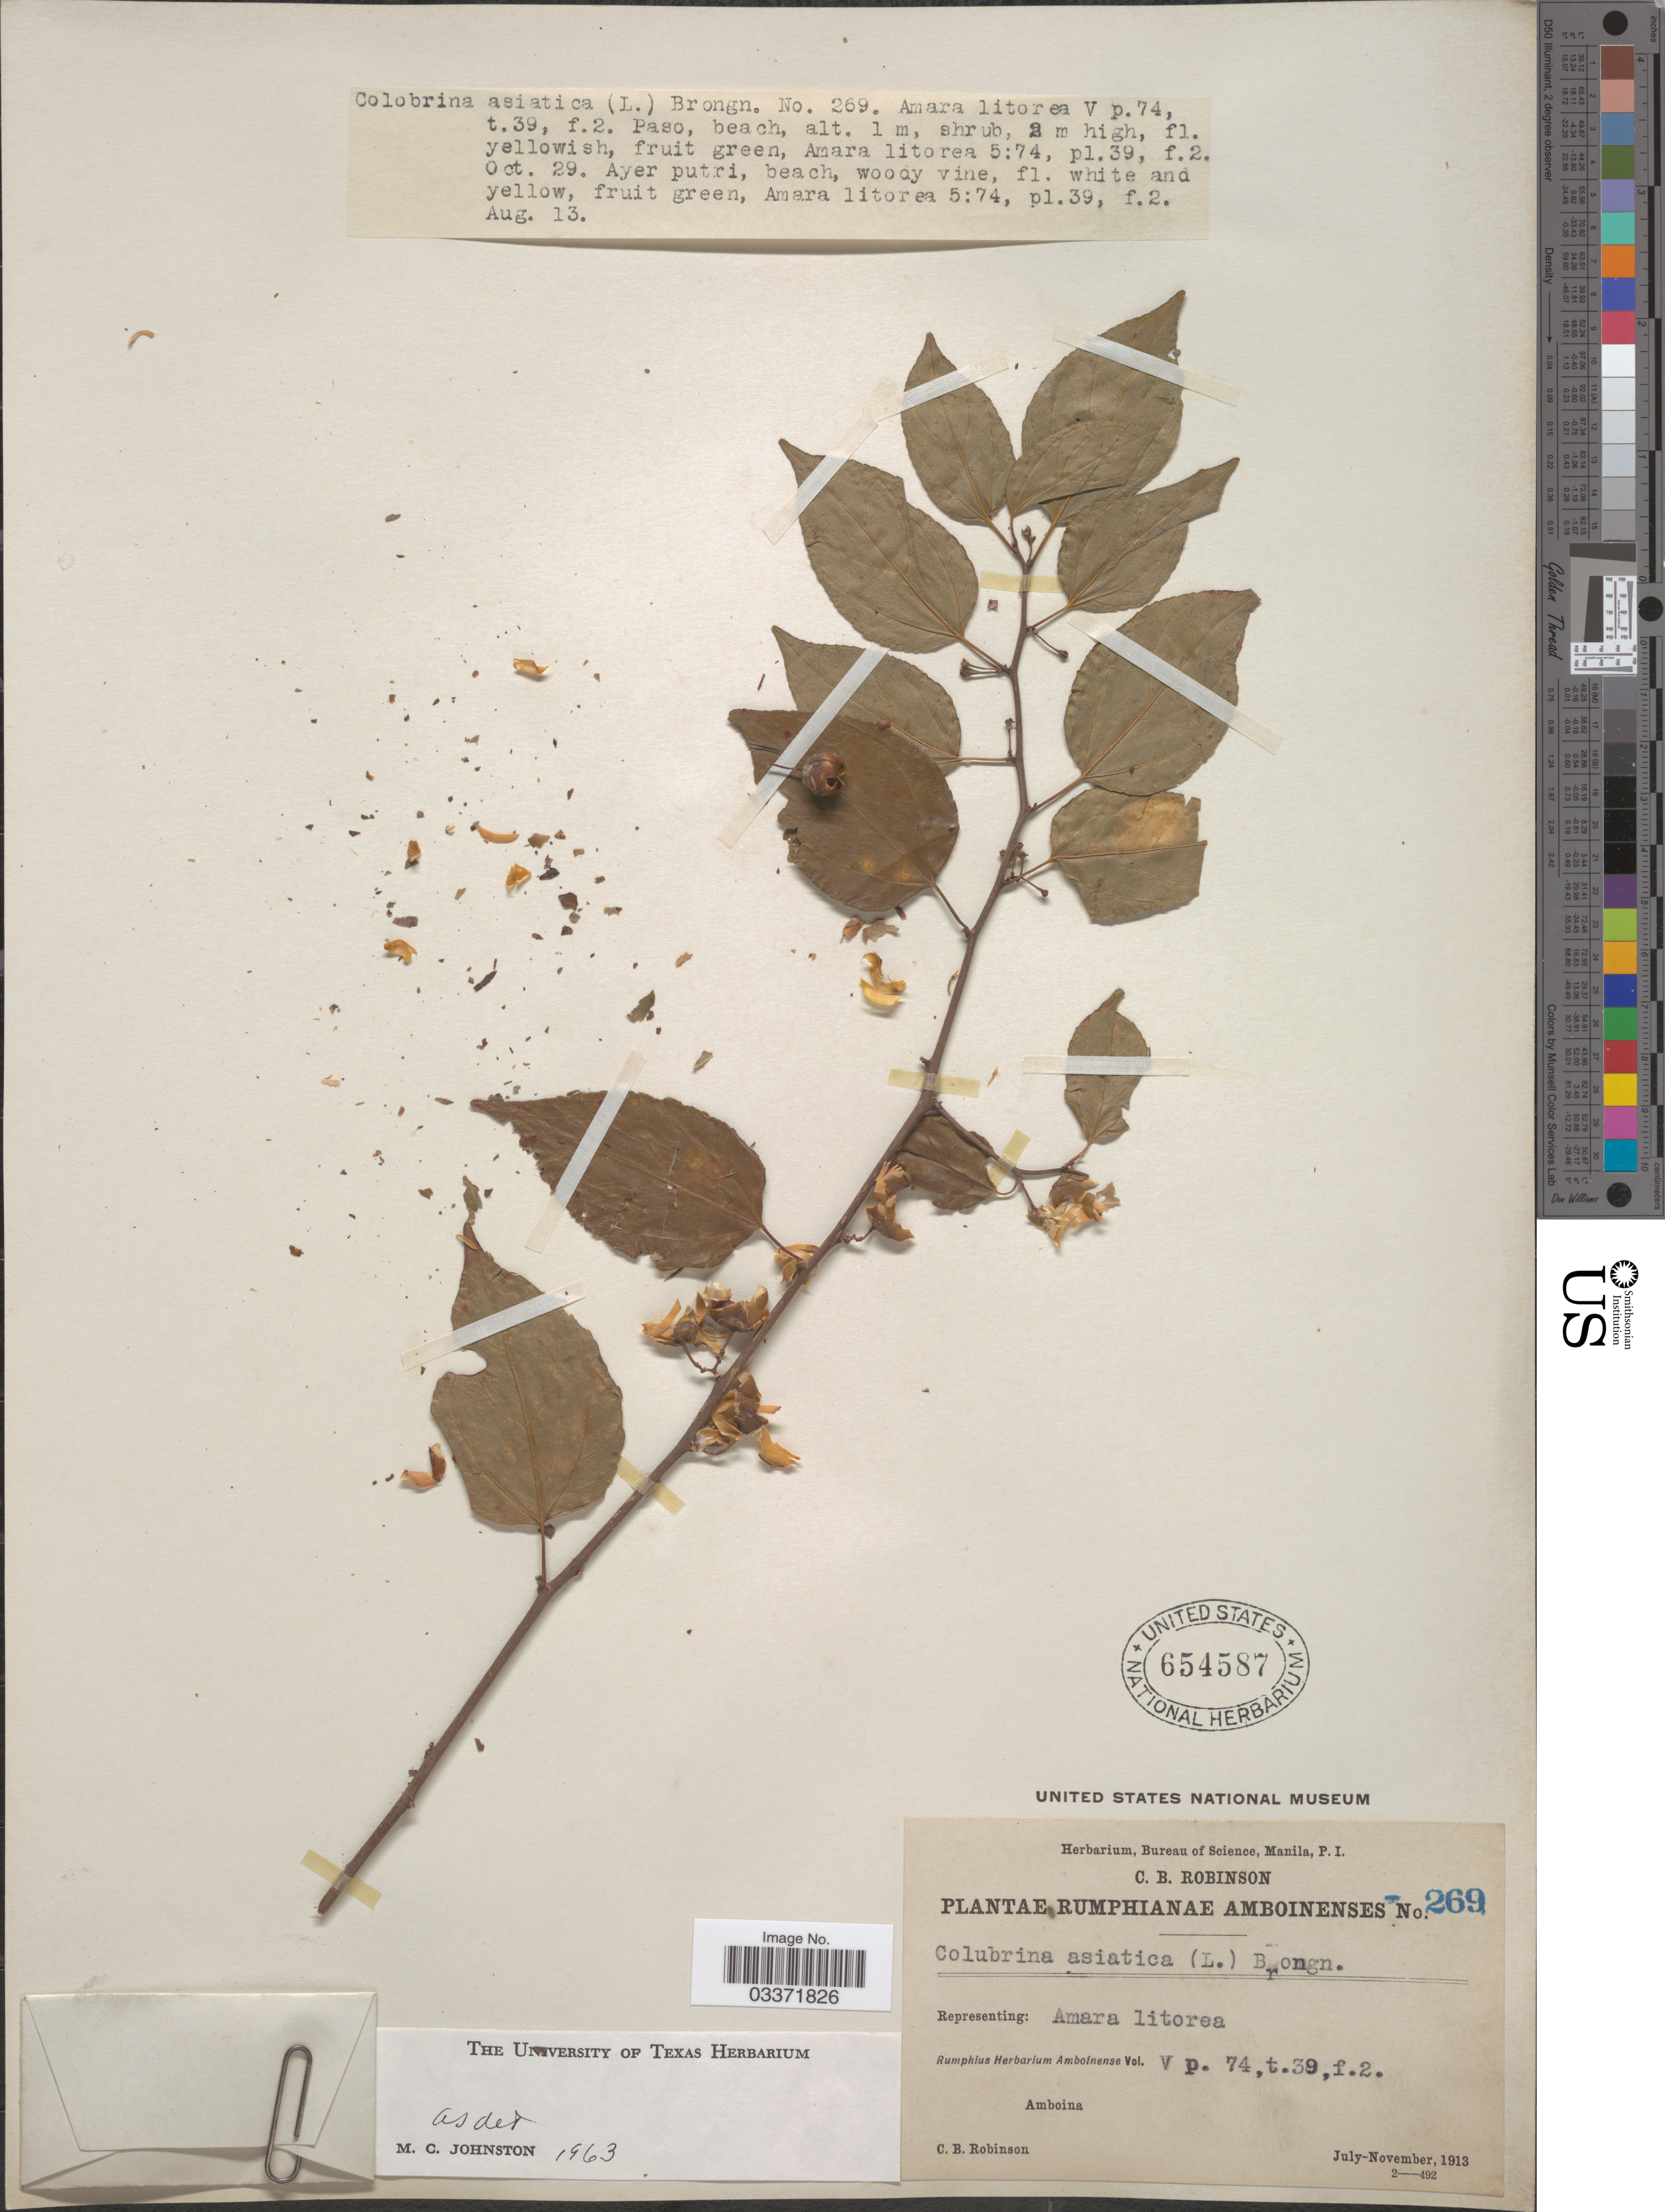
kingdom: Plantae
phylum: Tracheophyta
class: Magnoliopsida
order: Rosales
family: Rhamnaceae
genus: Colubrina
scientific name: Colubrina asiatica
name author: (L.) Brongn.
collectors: C. Robinson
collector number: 269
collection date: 1913-07/1913-11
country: Indonesia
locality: Amboina.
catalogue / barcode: US 654587